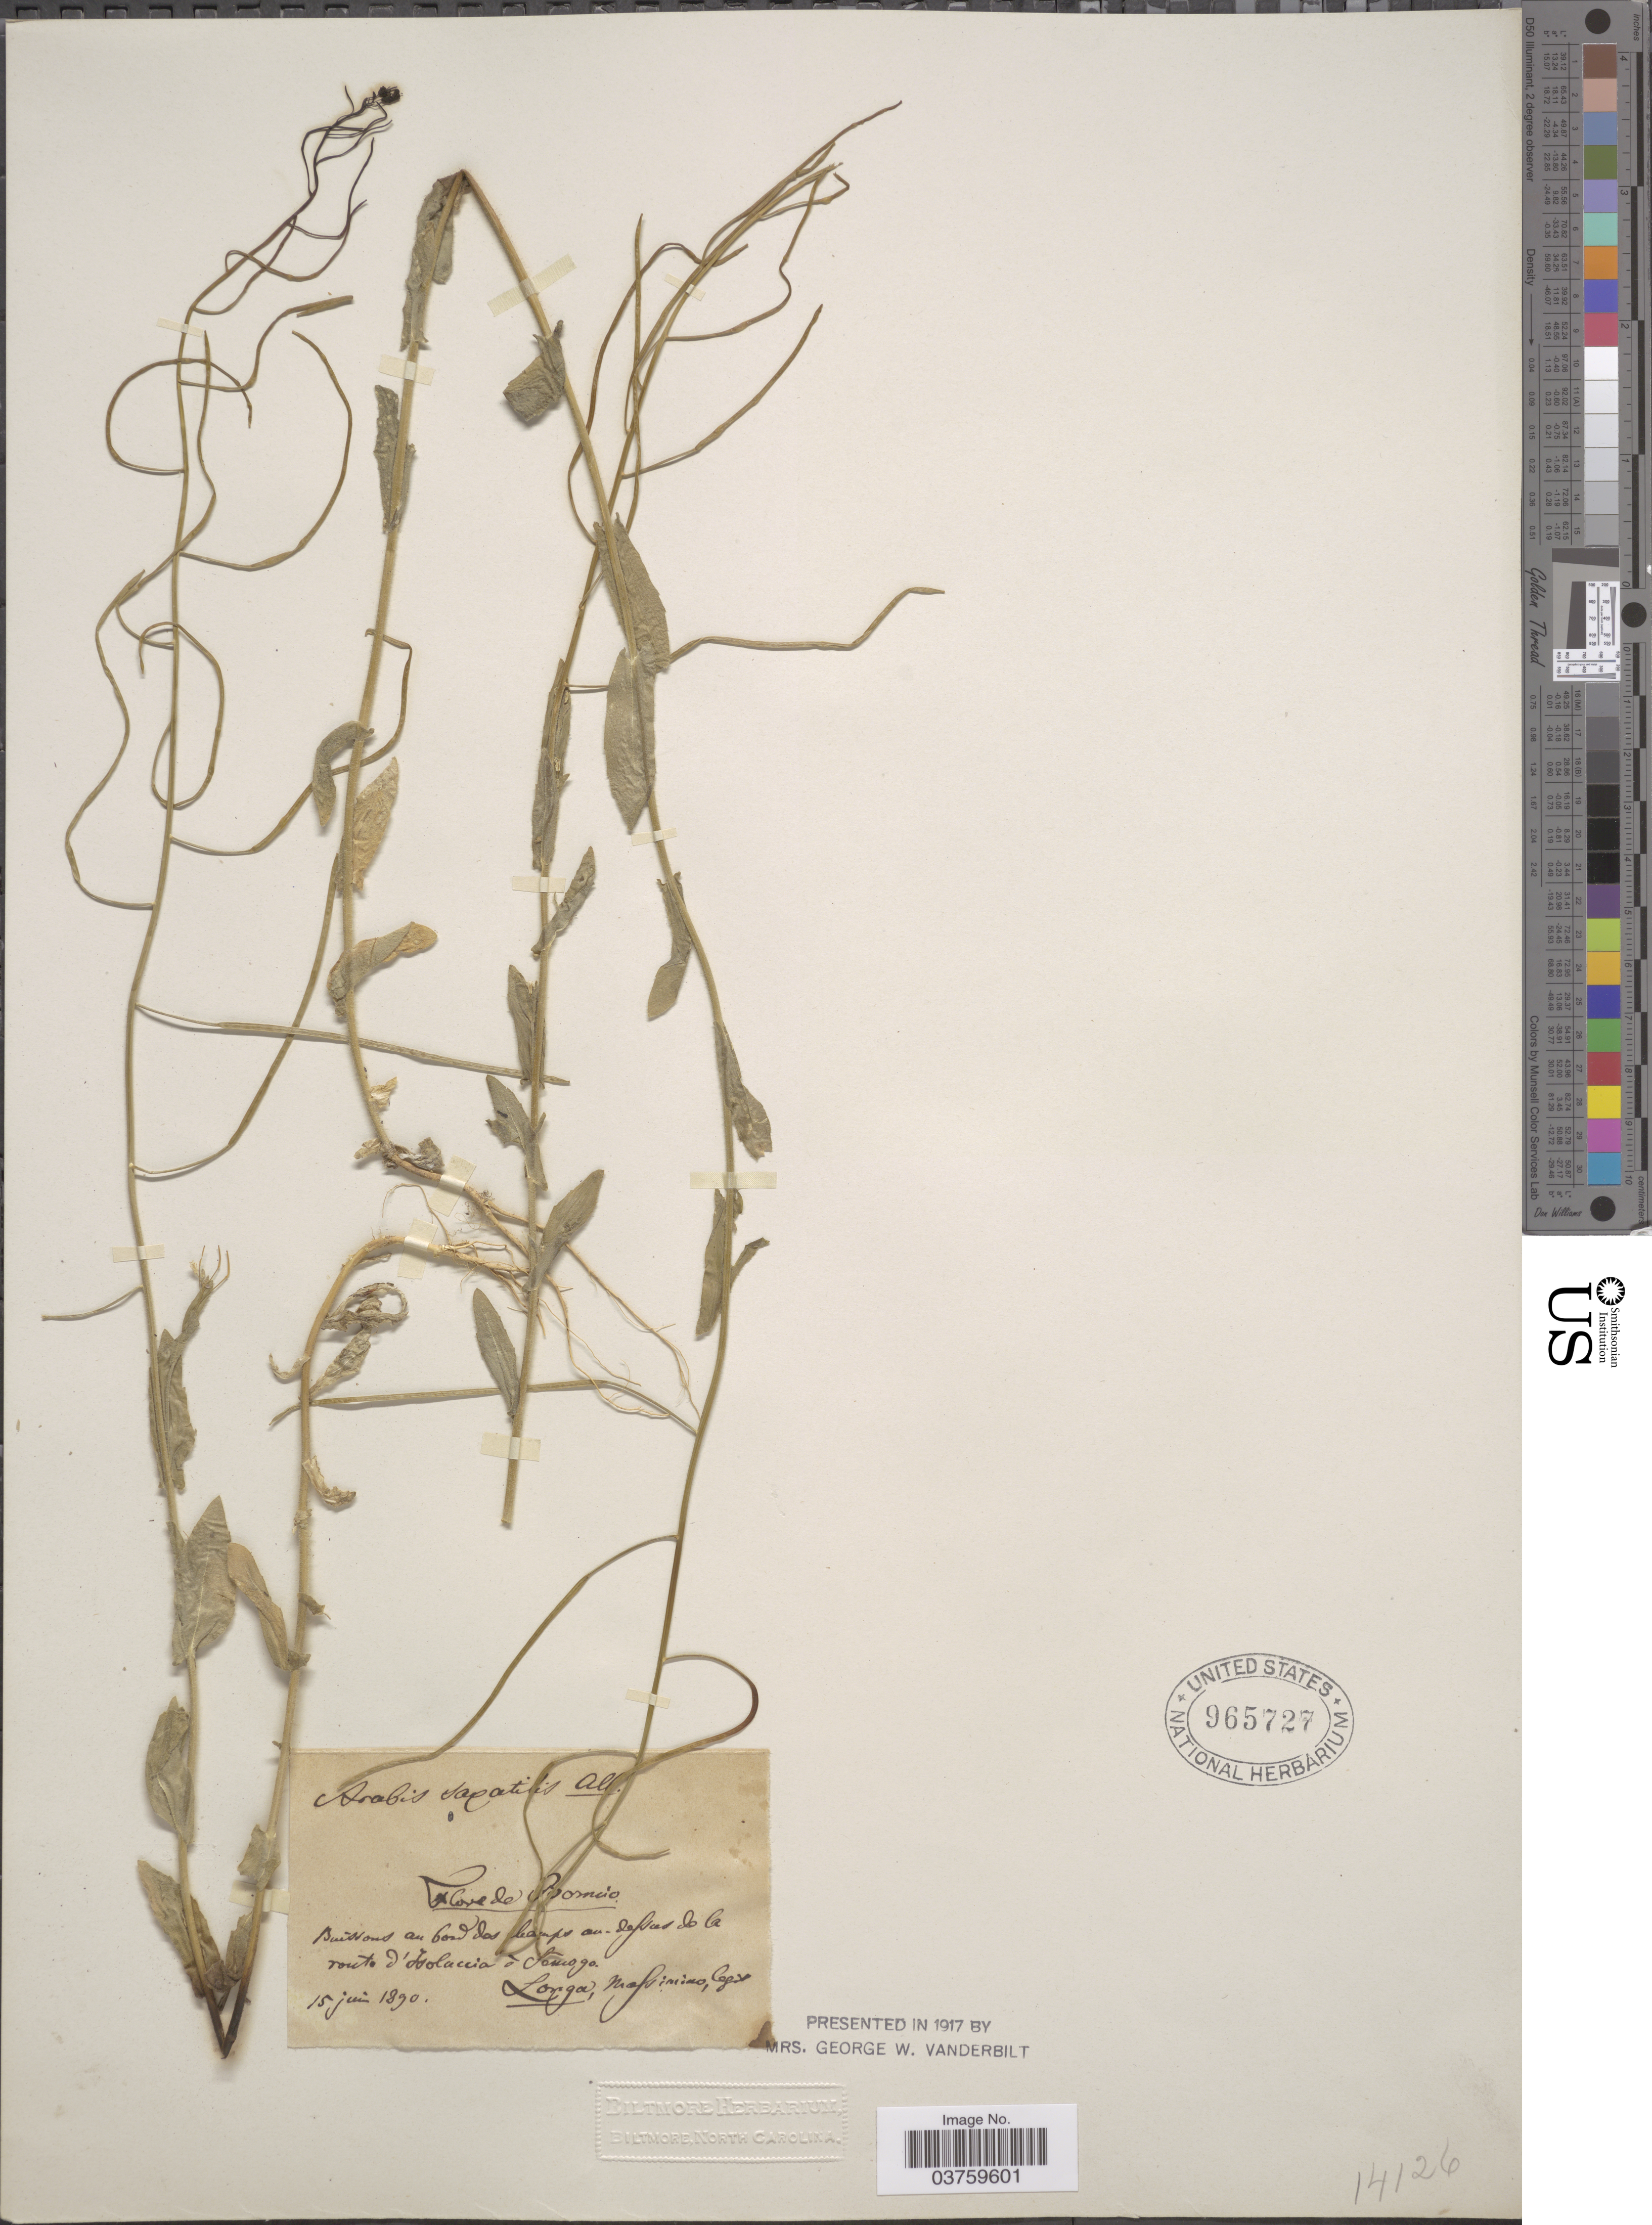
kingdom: Plantae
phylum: Tracheophyta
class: Magnoliopsida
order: Brassicales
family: Brassicaceae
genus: Arabis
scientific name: Arabis saxatilis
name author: All.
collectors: M. Longa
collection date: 1890-06-15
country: Italy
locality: Bormio, Buissons au bord des Camps au dessus de la route d'Isolaccia ó Sousgo [interpreted].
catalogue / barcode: US 965727